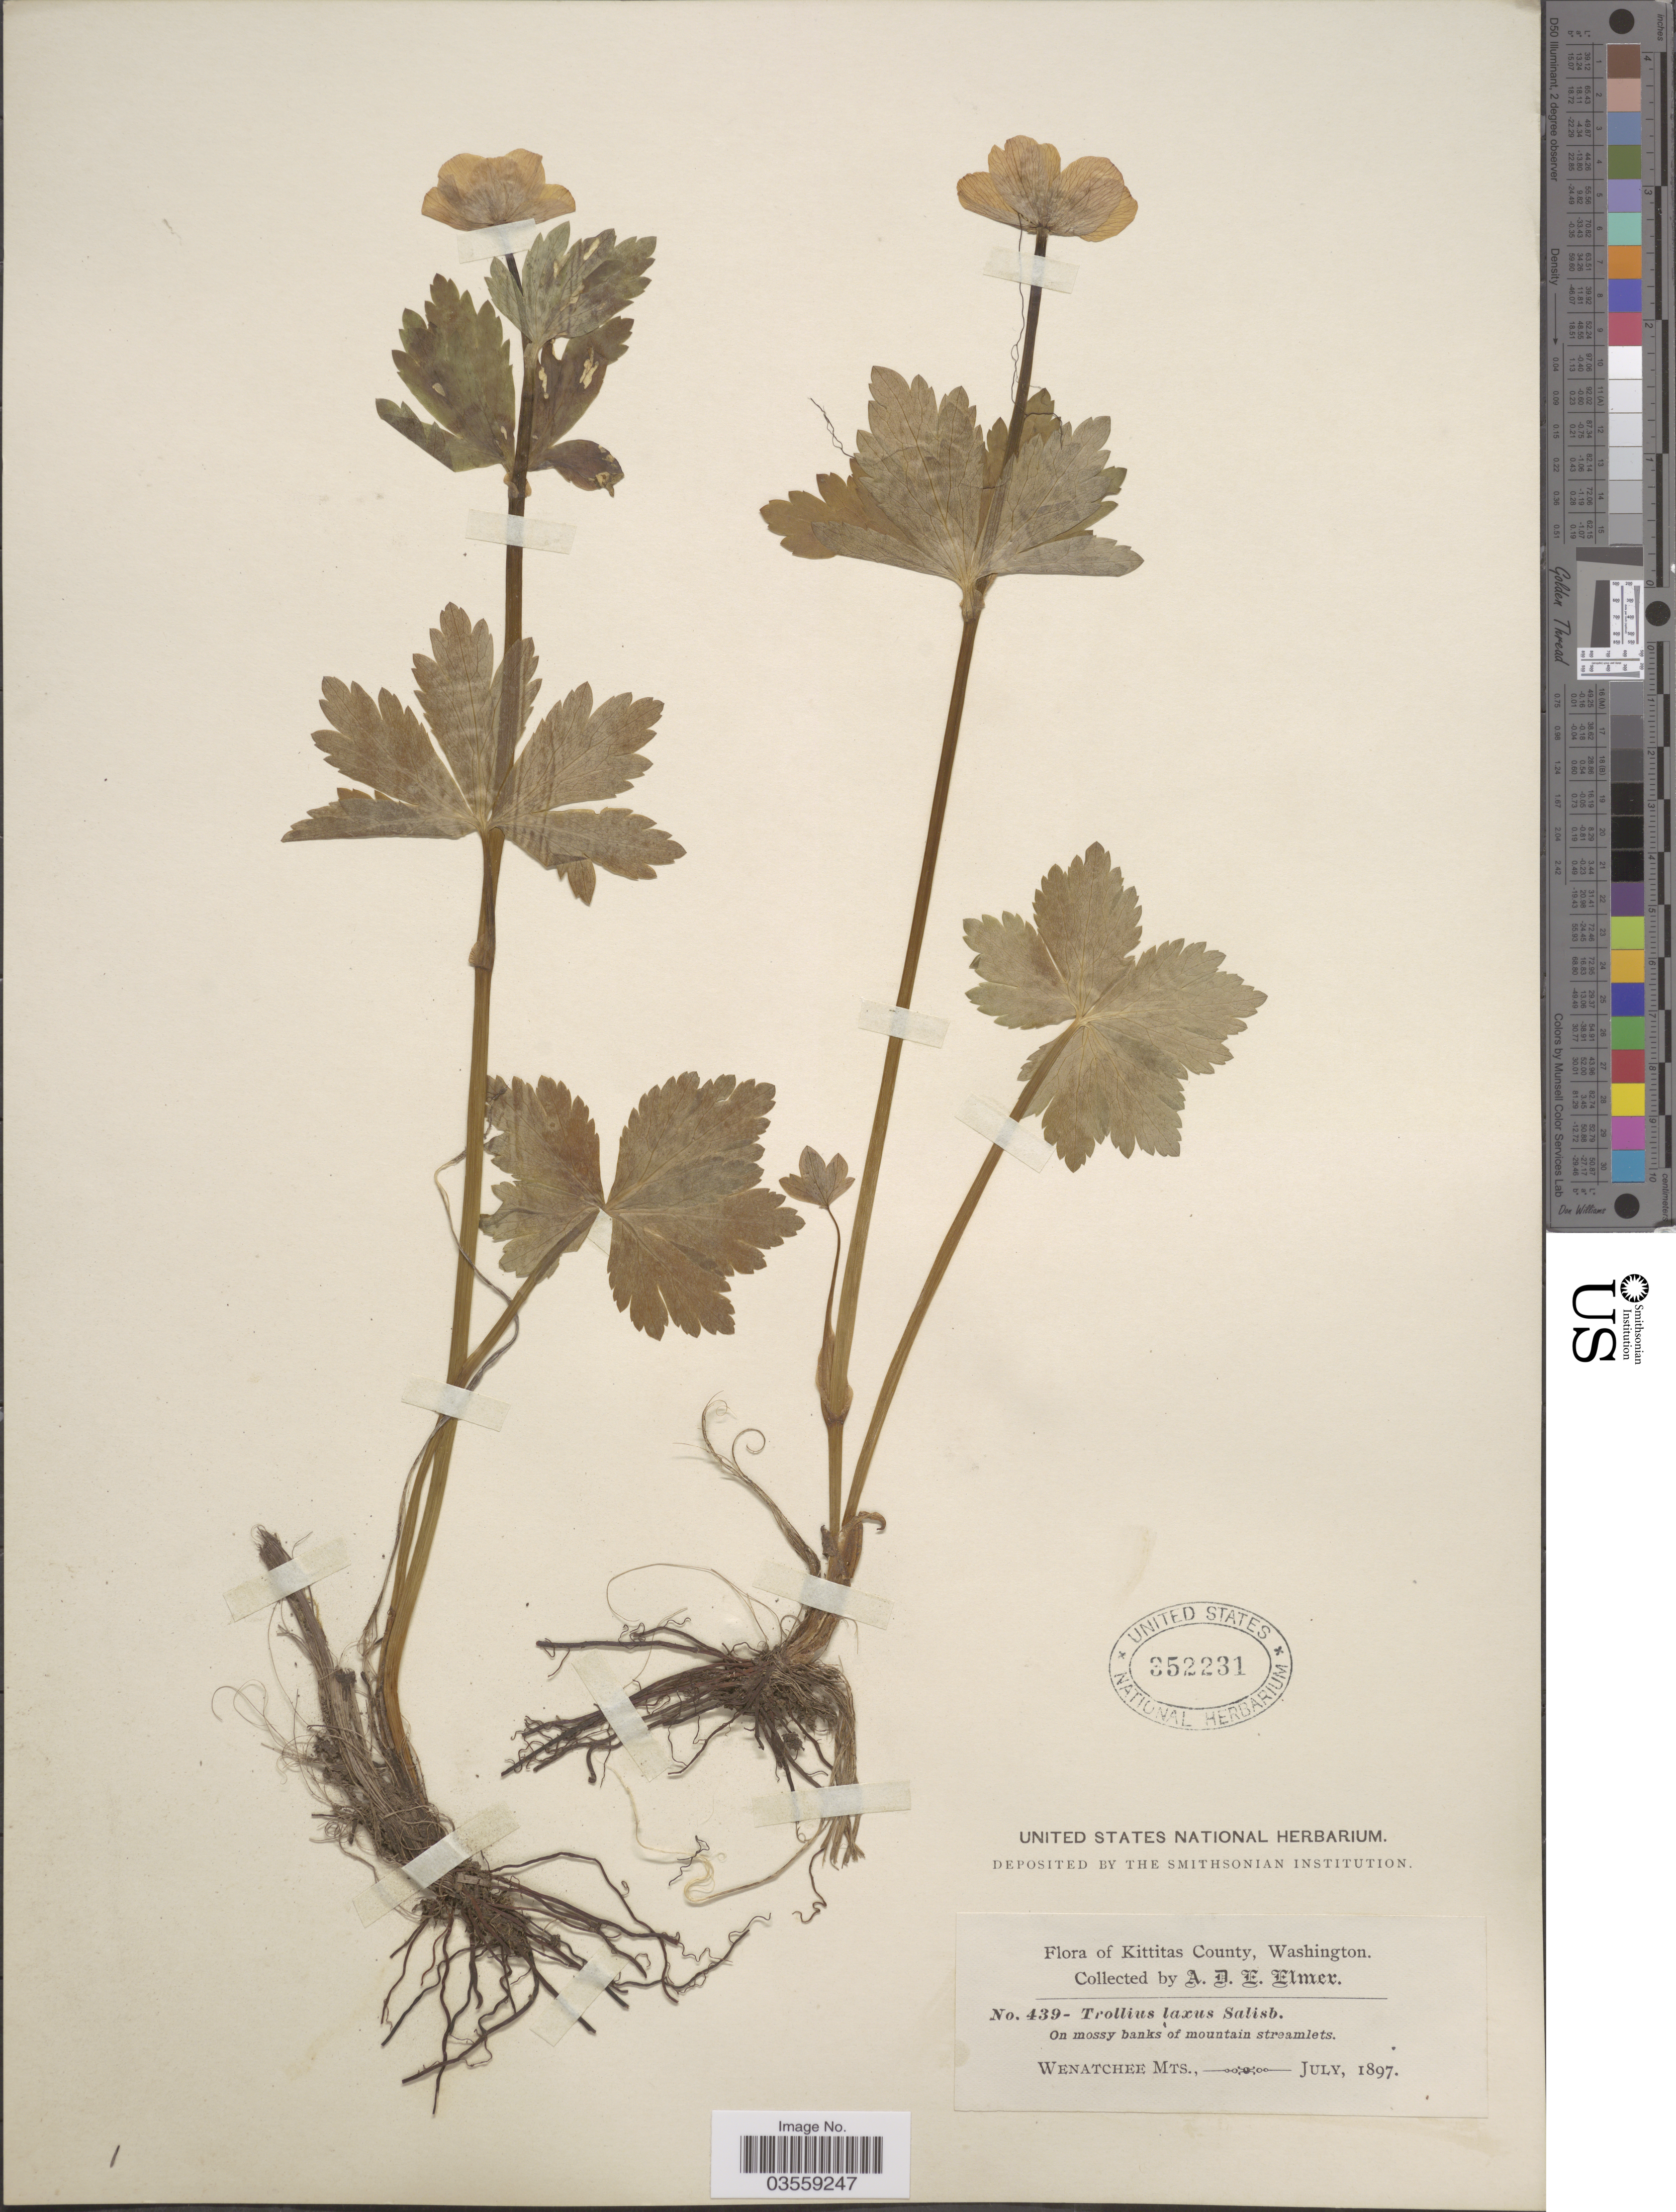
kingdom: Plantae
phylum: Tracheophyta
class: Magnoliopsida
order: Ranunculales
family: Ranunculaceae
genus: Trollius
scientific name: Trollius laxus var. albiflorus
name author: A. Gray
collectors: A. D. E. Elmer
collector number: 439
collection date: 1897-07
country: United States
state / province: Washington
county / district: Kittitas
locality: Kittitas County. Wenatchee Mts.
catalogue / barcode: US 352231